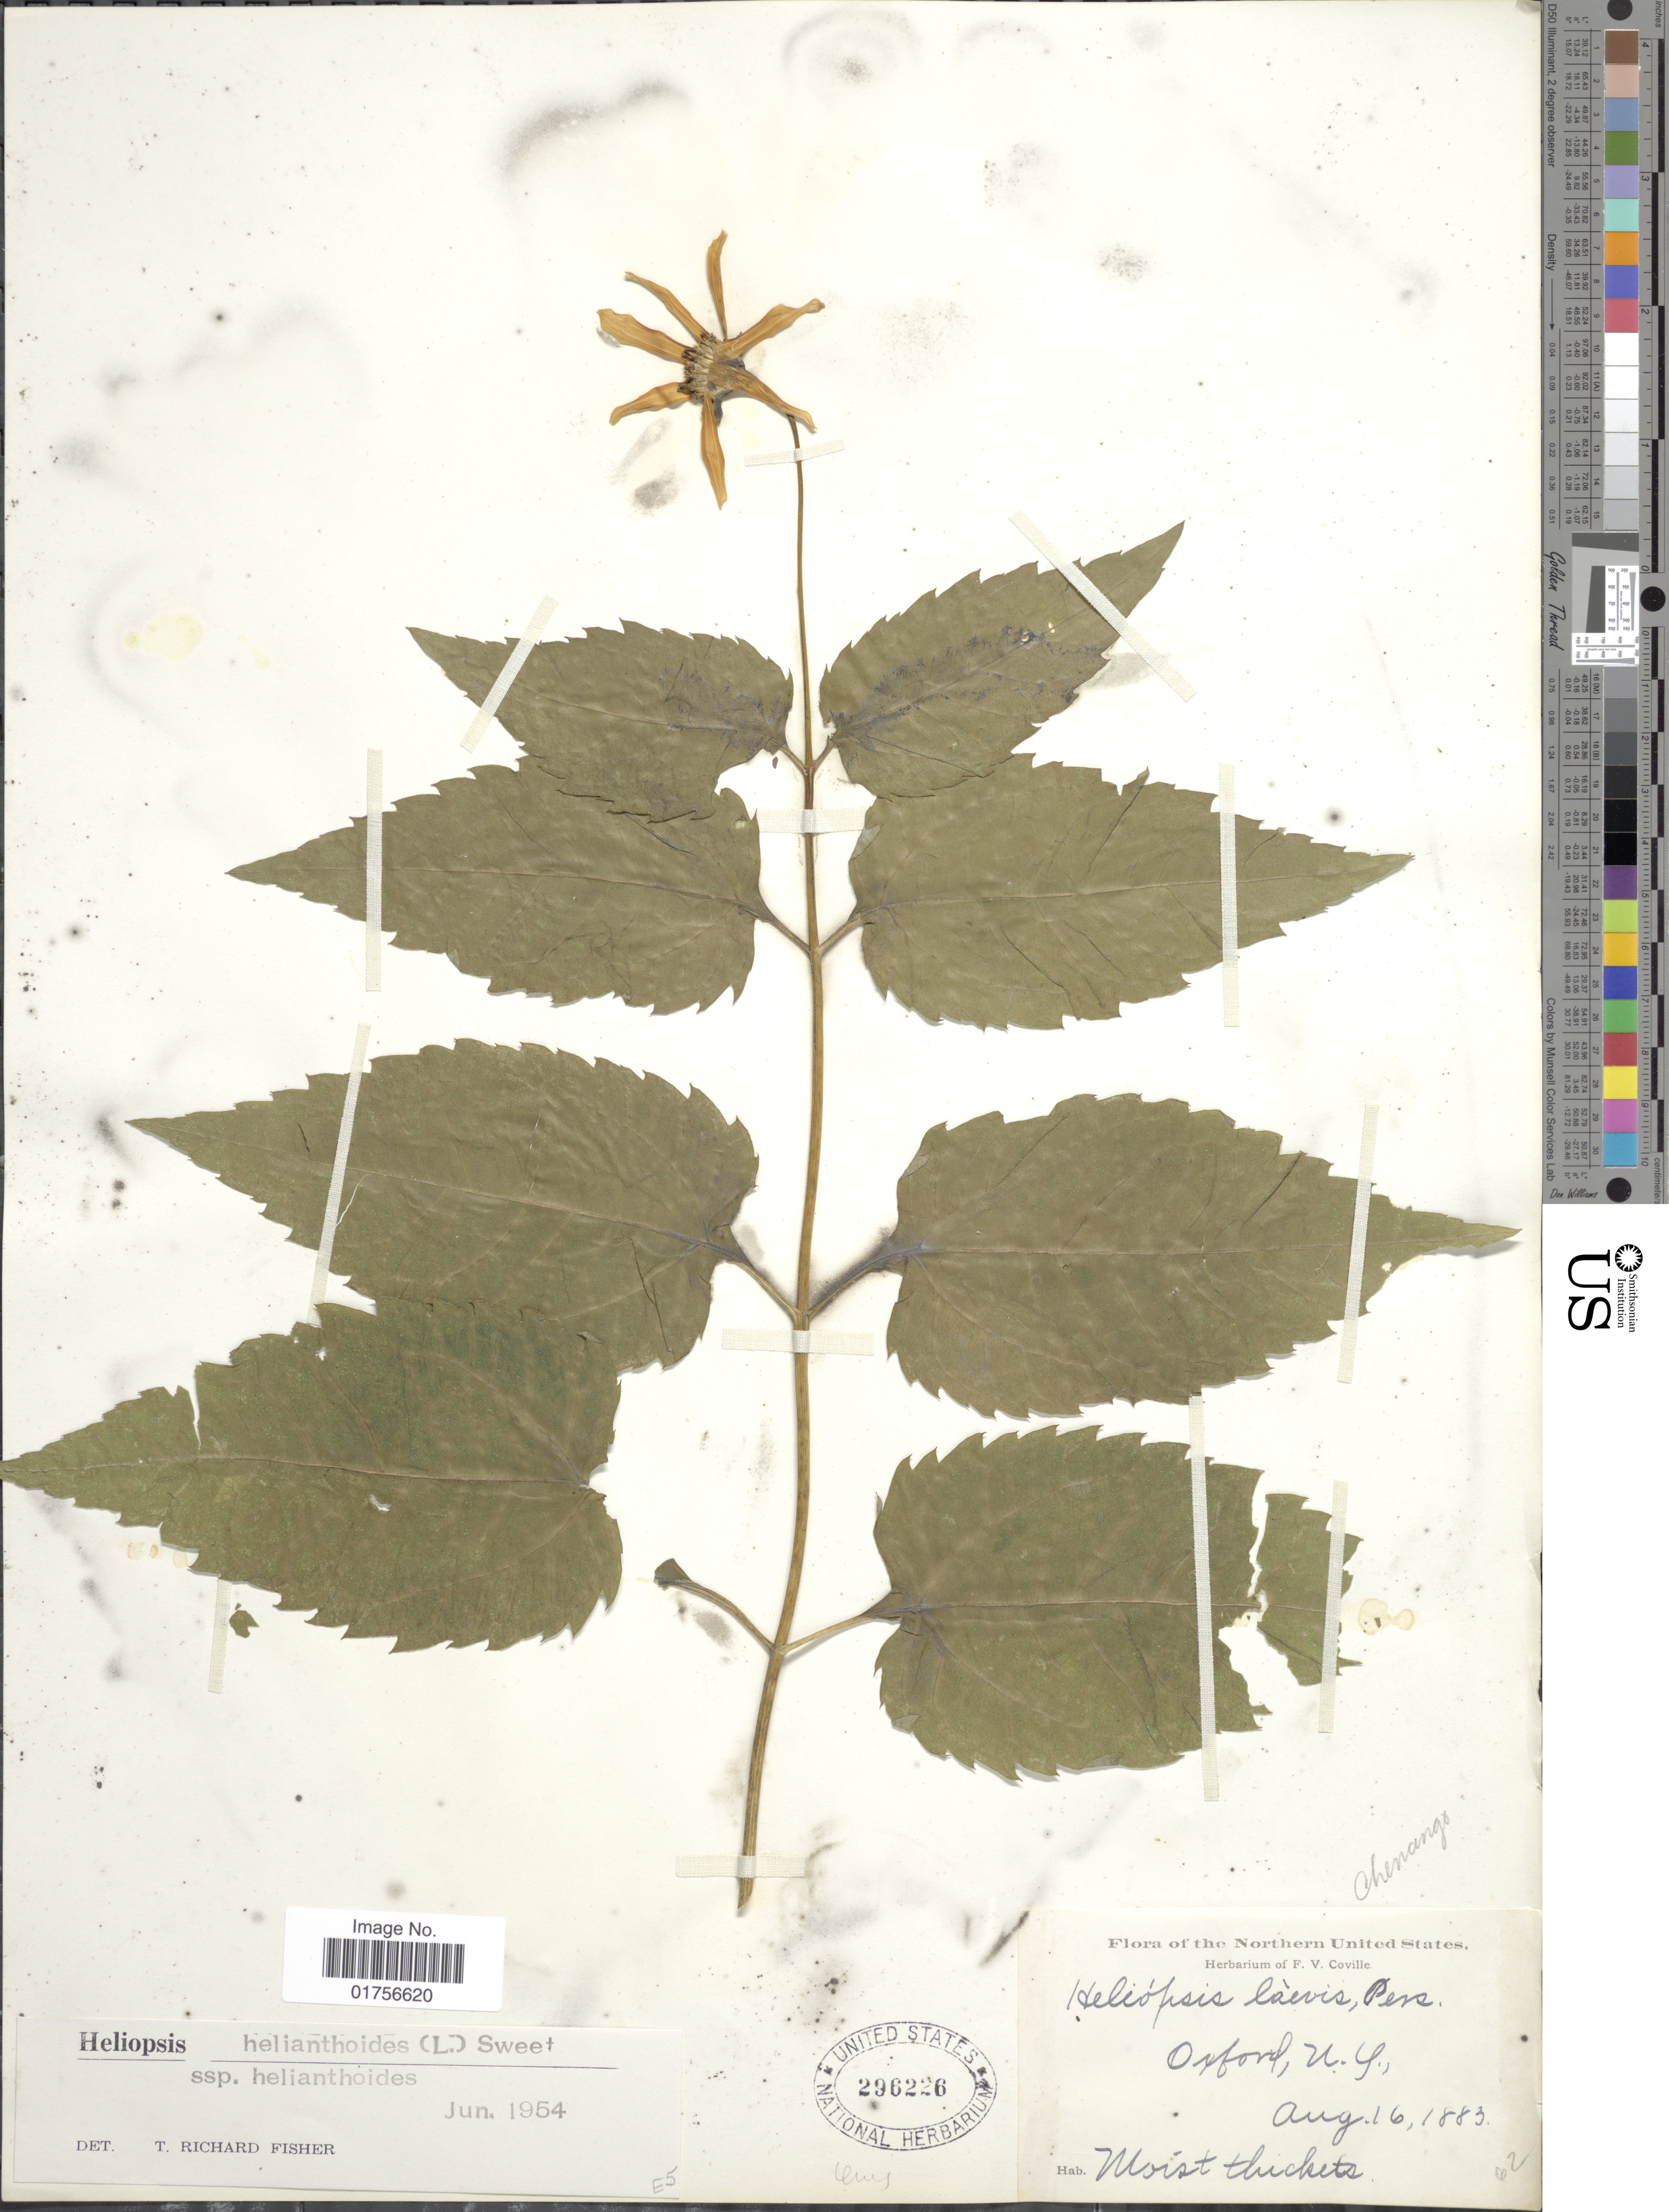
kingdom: Plantae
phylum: Tracheophyta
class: Magnoliopsida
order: Asterales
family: Asteraceae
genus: Heliopsis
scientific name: Heliopsis helianthoides subsp. helianthoides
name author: (L.) Sweet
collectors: ex herb. F. V. Coville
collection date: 1883-08-16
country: United States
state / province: New York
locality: The Northern United States, Oxford, N. Y.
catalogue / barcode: US 296226